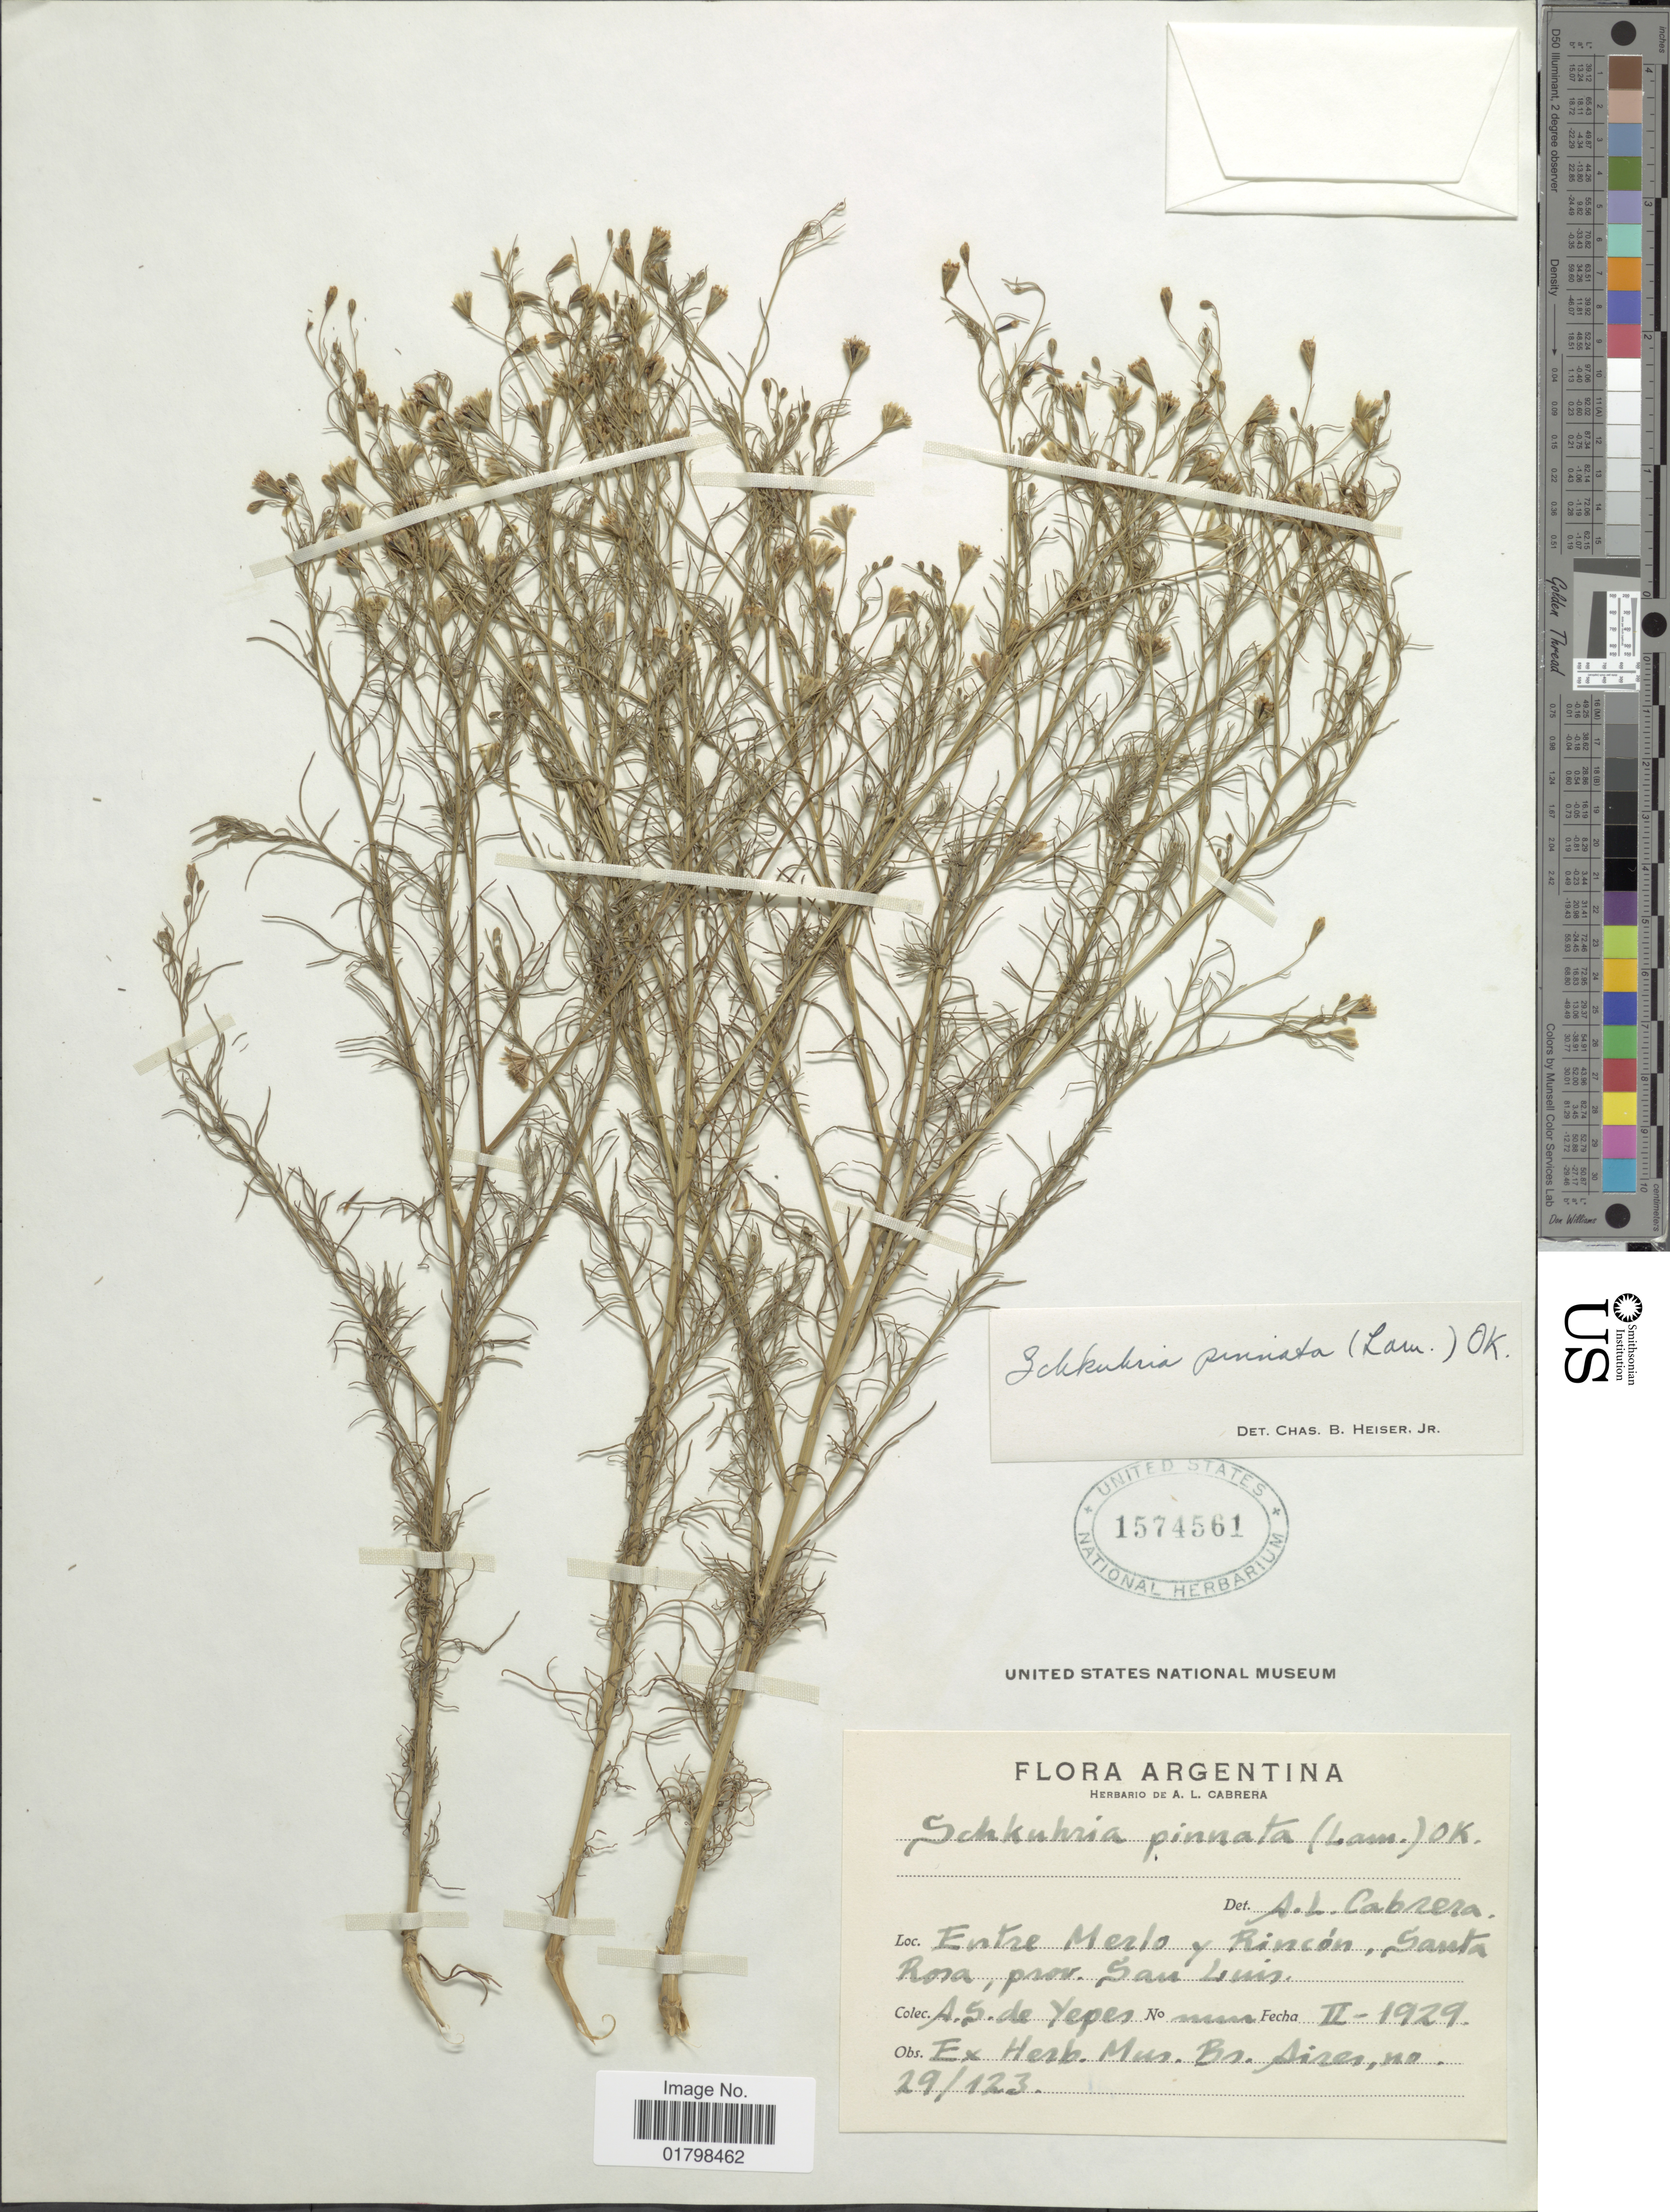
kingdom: Plantae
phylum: Tracheophyta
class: Magnoliopsida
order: Asterales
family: Asteraceae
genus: Schkuhria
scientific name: Schkuhria pinnata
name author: (Lam.) Kuntze ex Thell.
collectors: S. Yepes-Agredo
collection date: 1929-02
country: Argentina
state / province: San Luis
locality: Entre Merlo y Rincon, Santa Rosa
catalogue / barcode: US 1574561